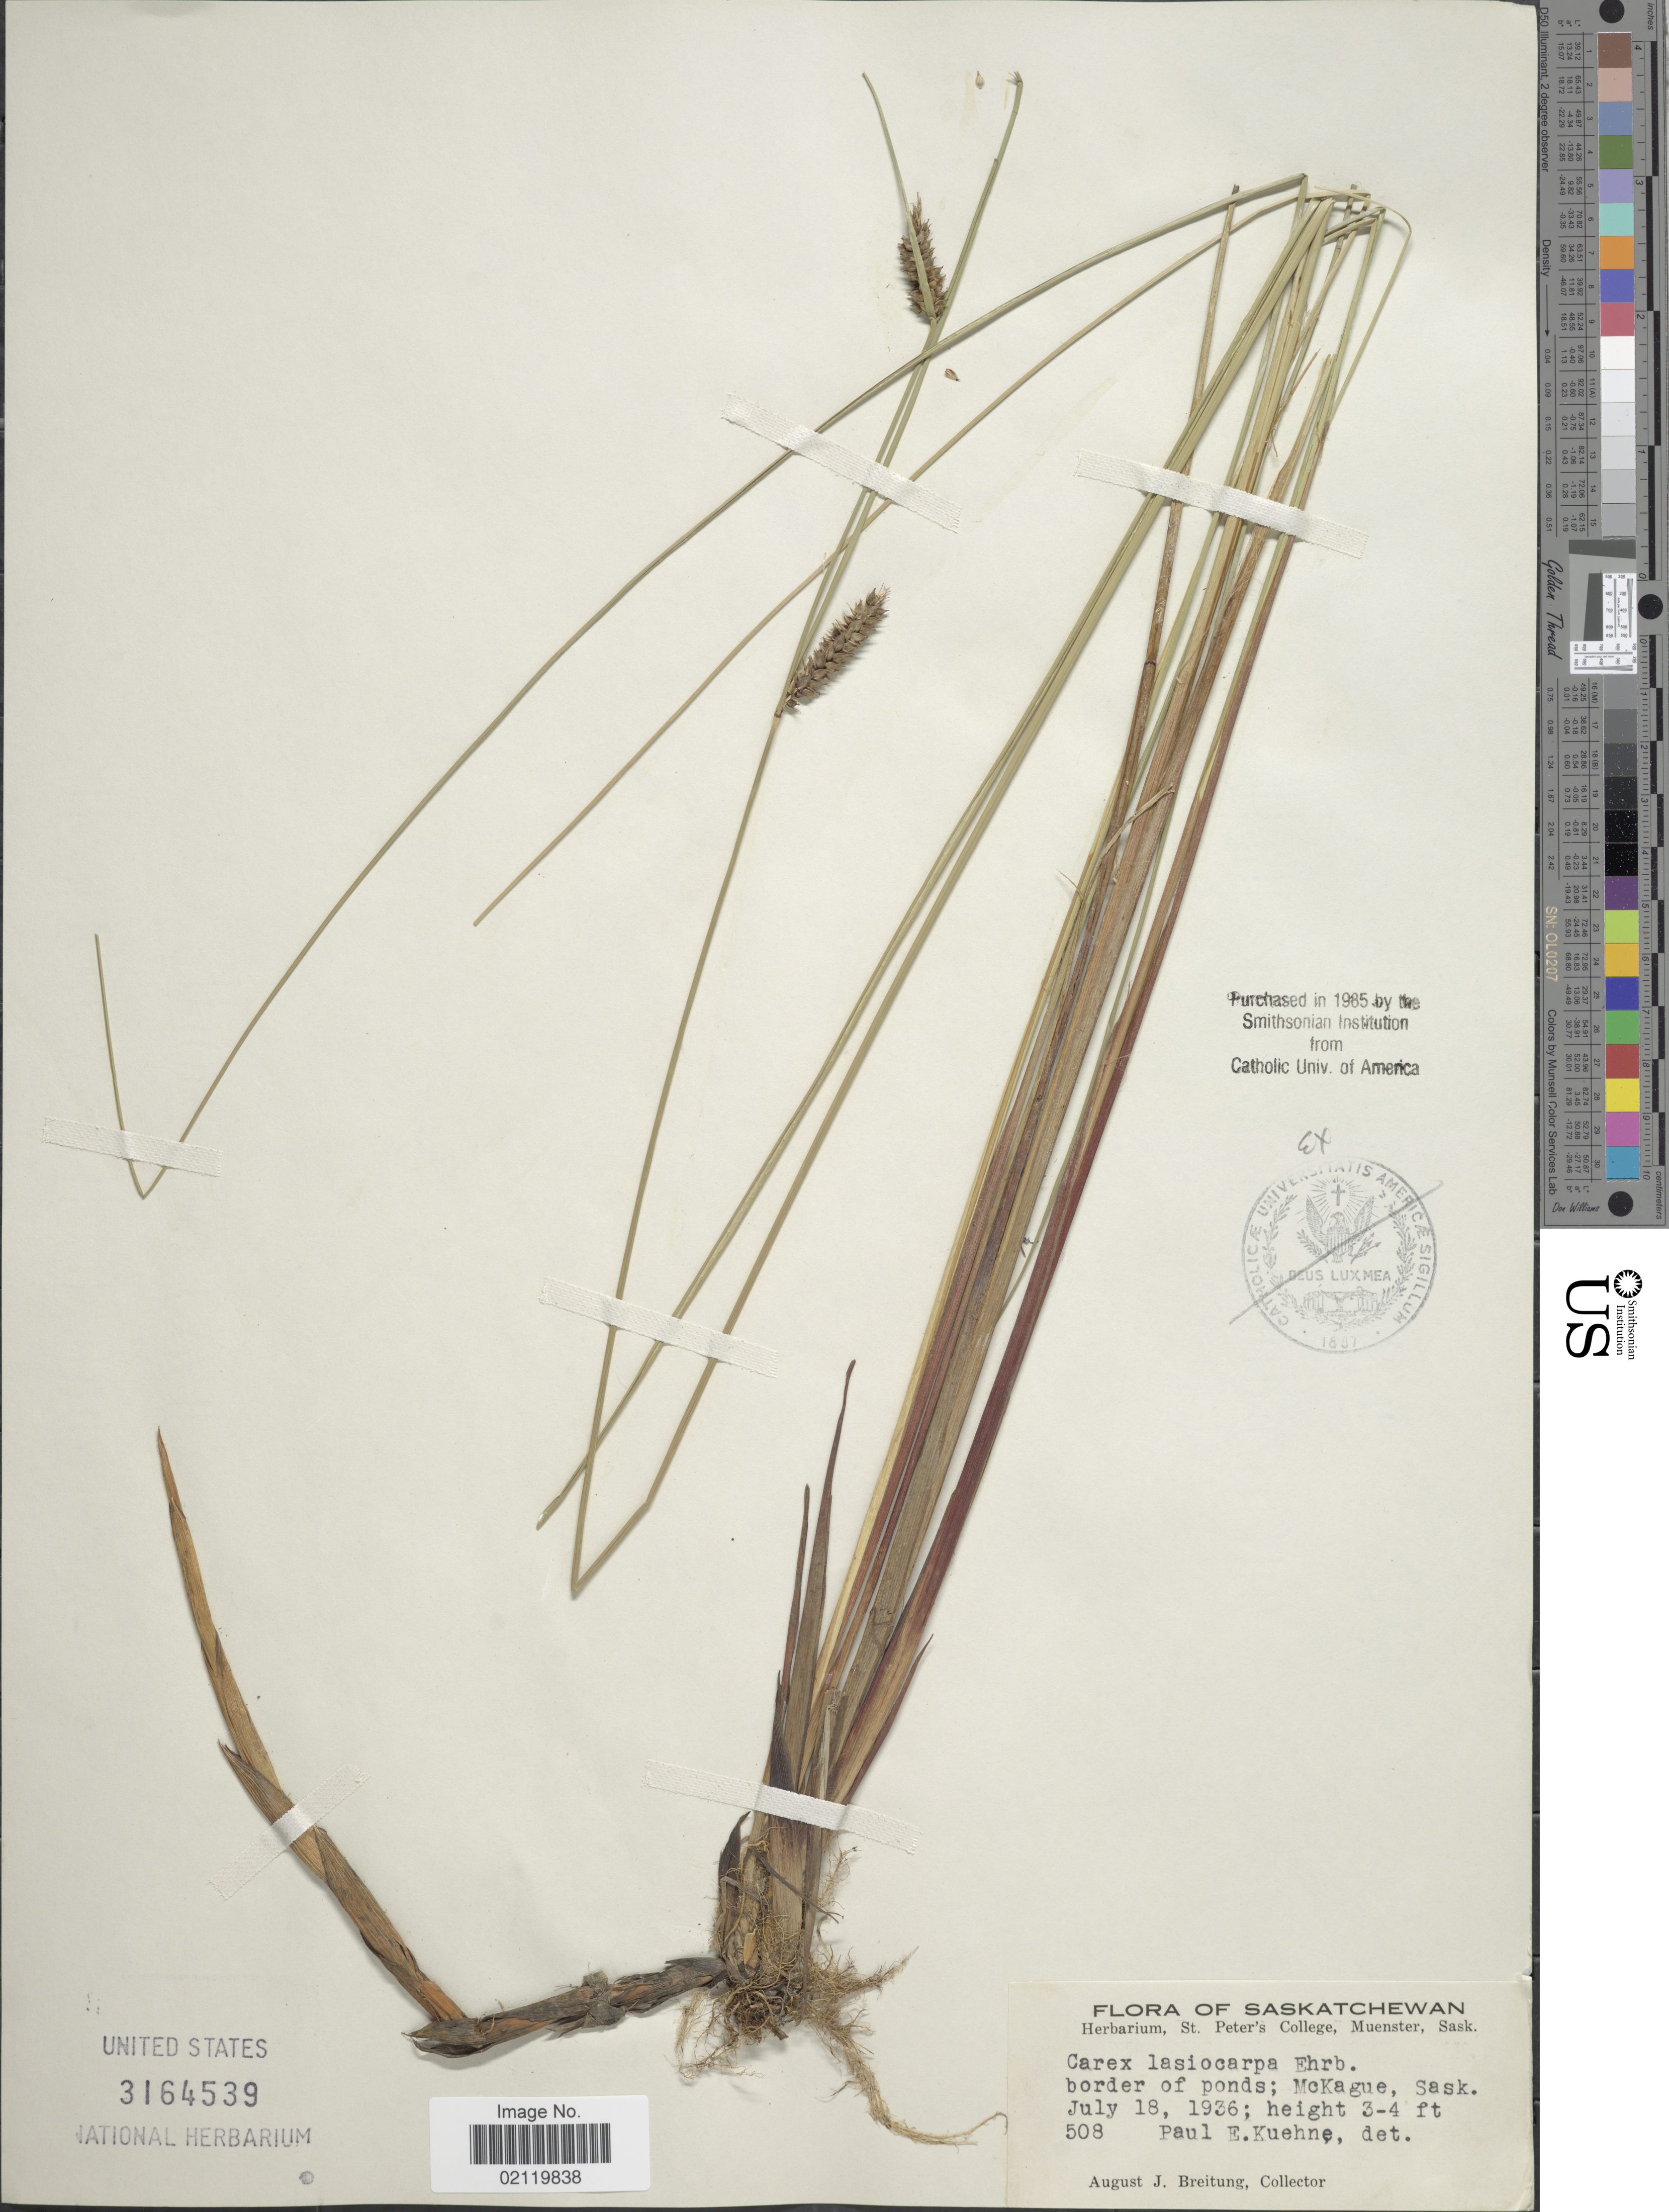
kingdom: Plantae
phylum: Tracheophyta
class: Liliopsida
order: Poales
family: Cyperaceae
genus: Carex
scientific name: Carex lasiocarpa var. americana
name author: Fernald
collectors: A. Breitung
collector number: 508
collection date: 1936-07-18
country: Canada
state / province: Saskatchewan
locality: Border of ponds. McKague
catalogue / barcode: US 3164539